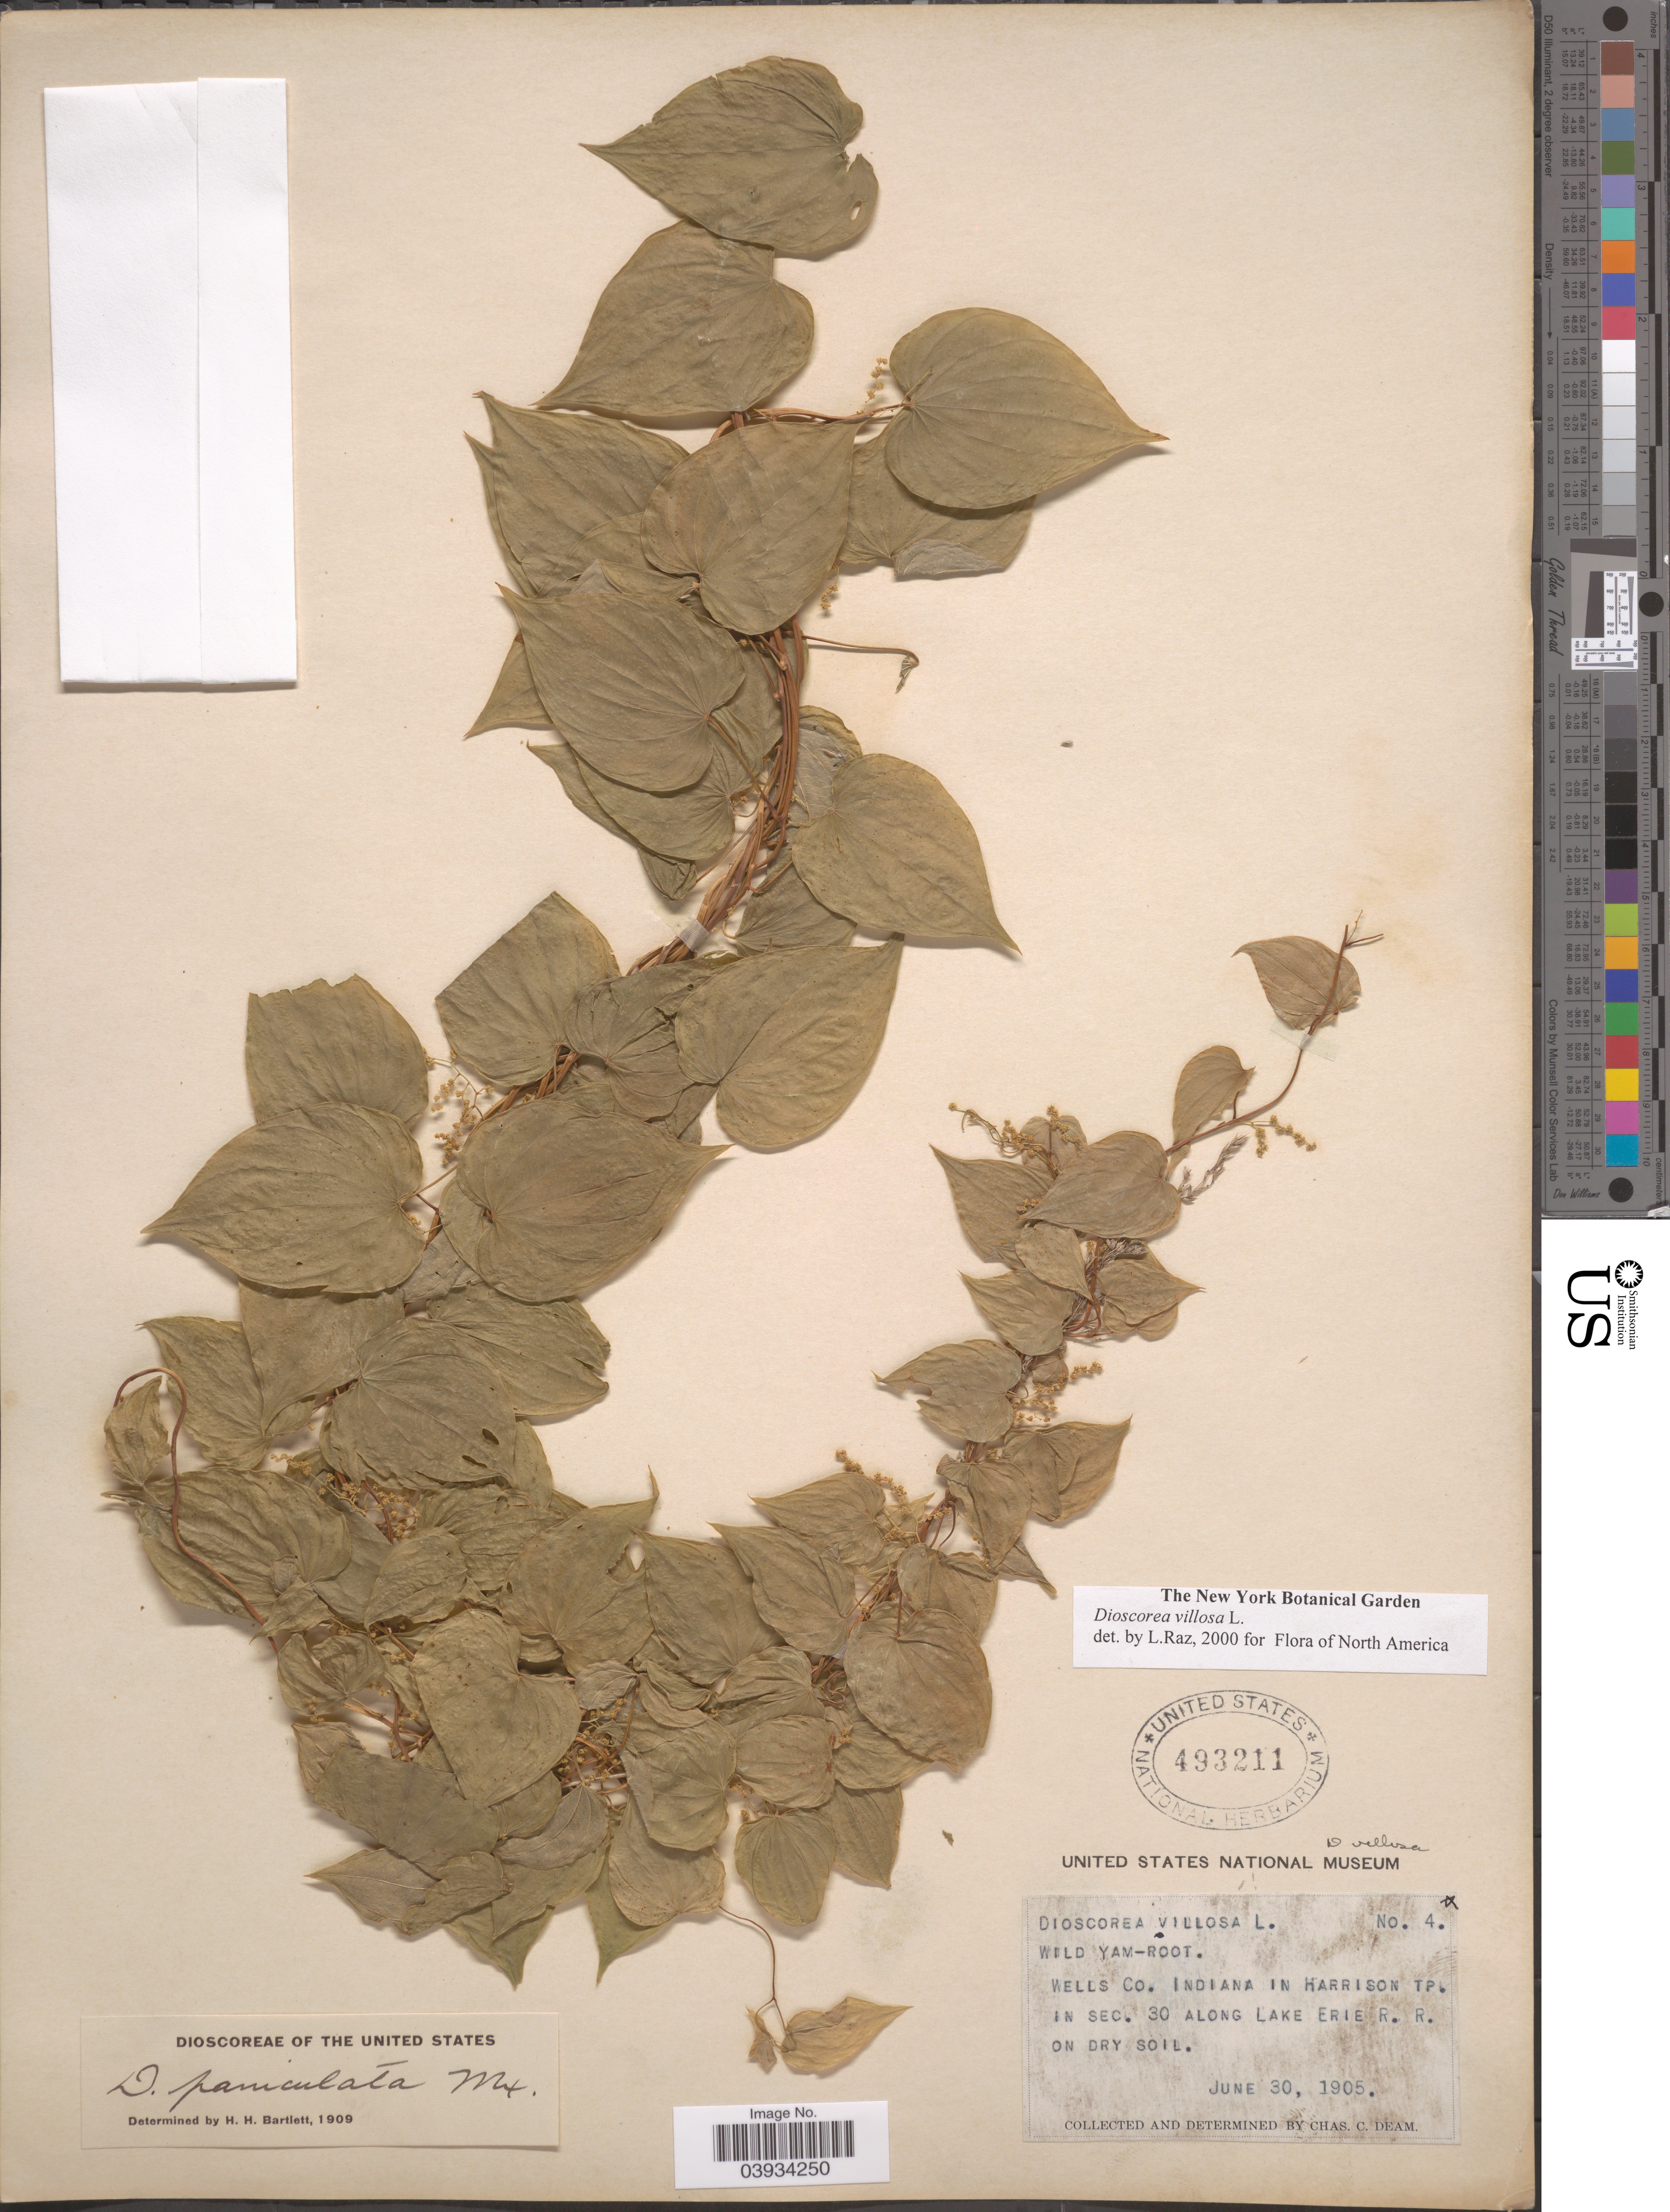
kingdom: Plantae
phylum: Tracheophyta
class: Liliopsida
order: Dioscoreales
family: Dioscoreaceae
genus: Dioscorea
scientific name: Dioscorea villosa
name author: L.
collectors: C. C. Deam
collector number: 4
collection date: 1905-06-30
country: United States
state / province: Indiana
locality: Wells Co. Indiana in Harrison Tp. in Sec. 30 along lake Erie R. R.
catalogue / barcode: US 493211